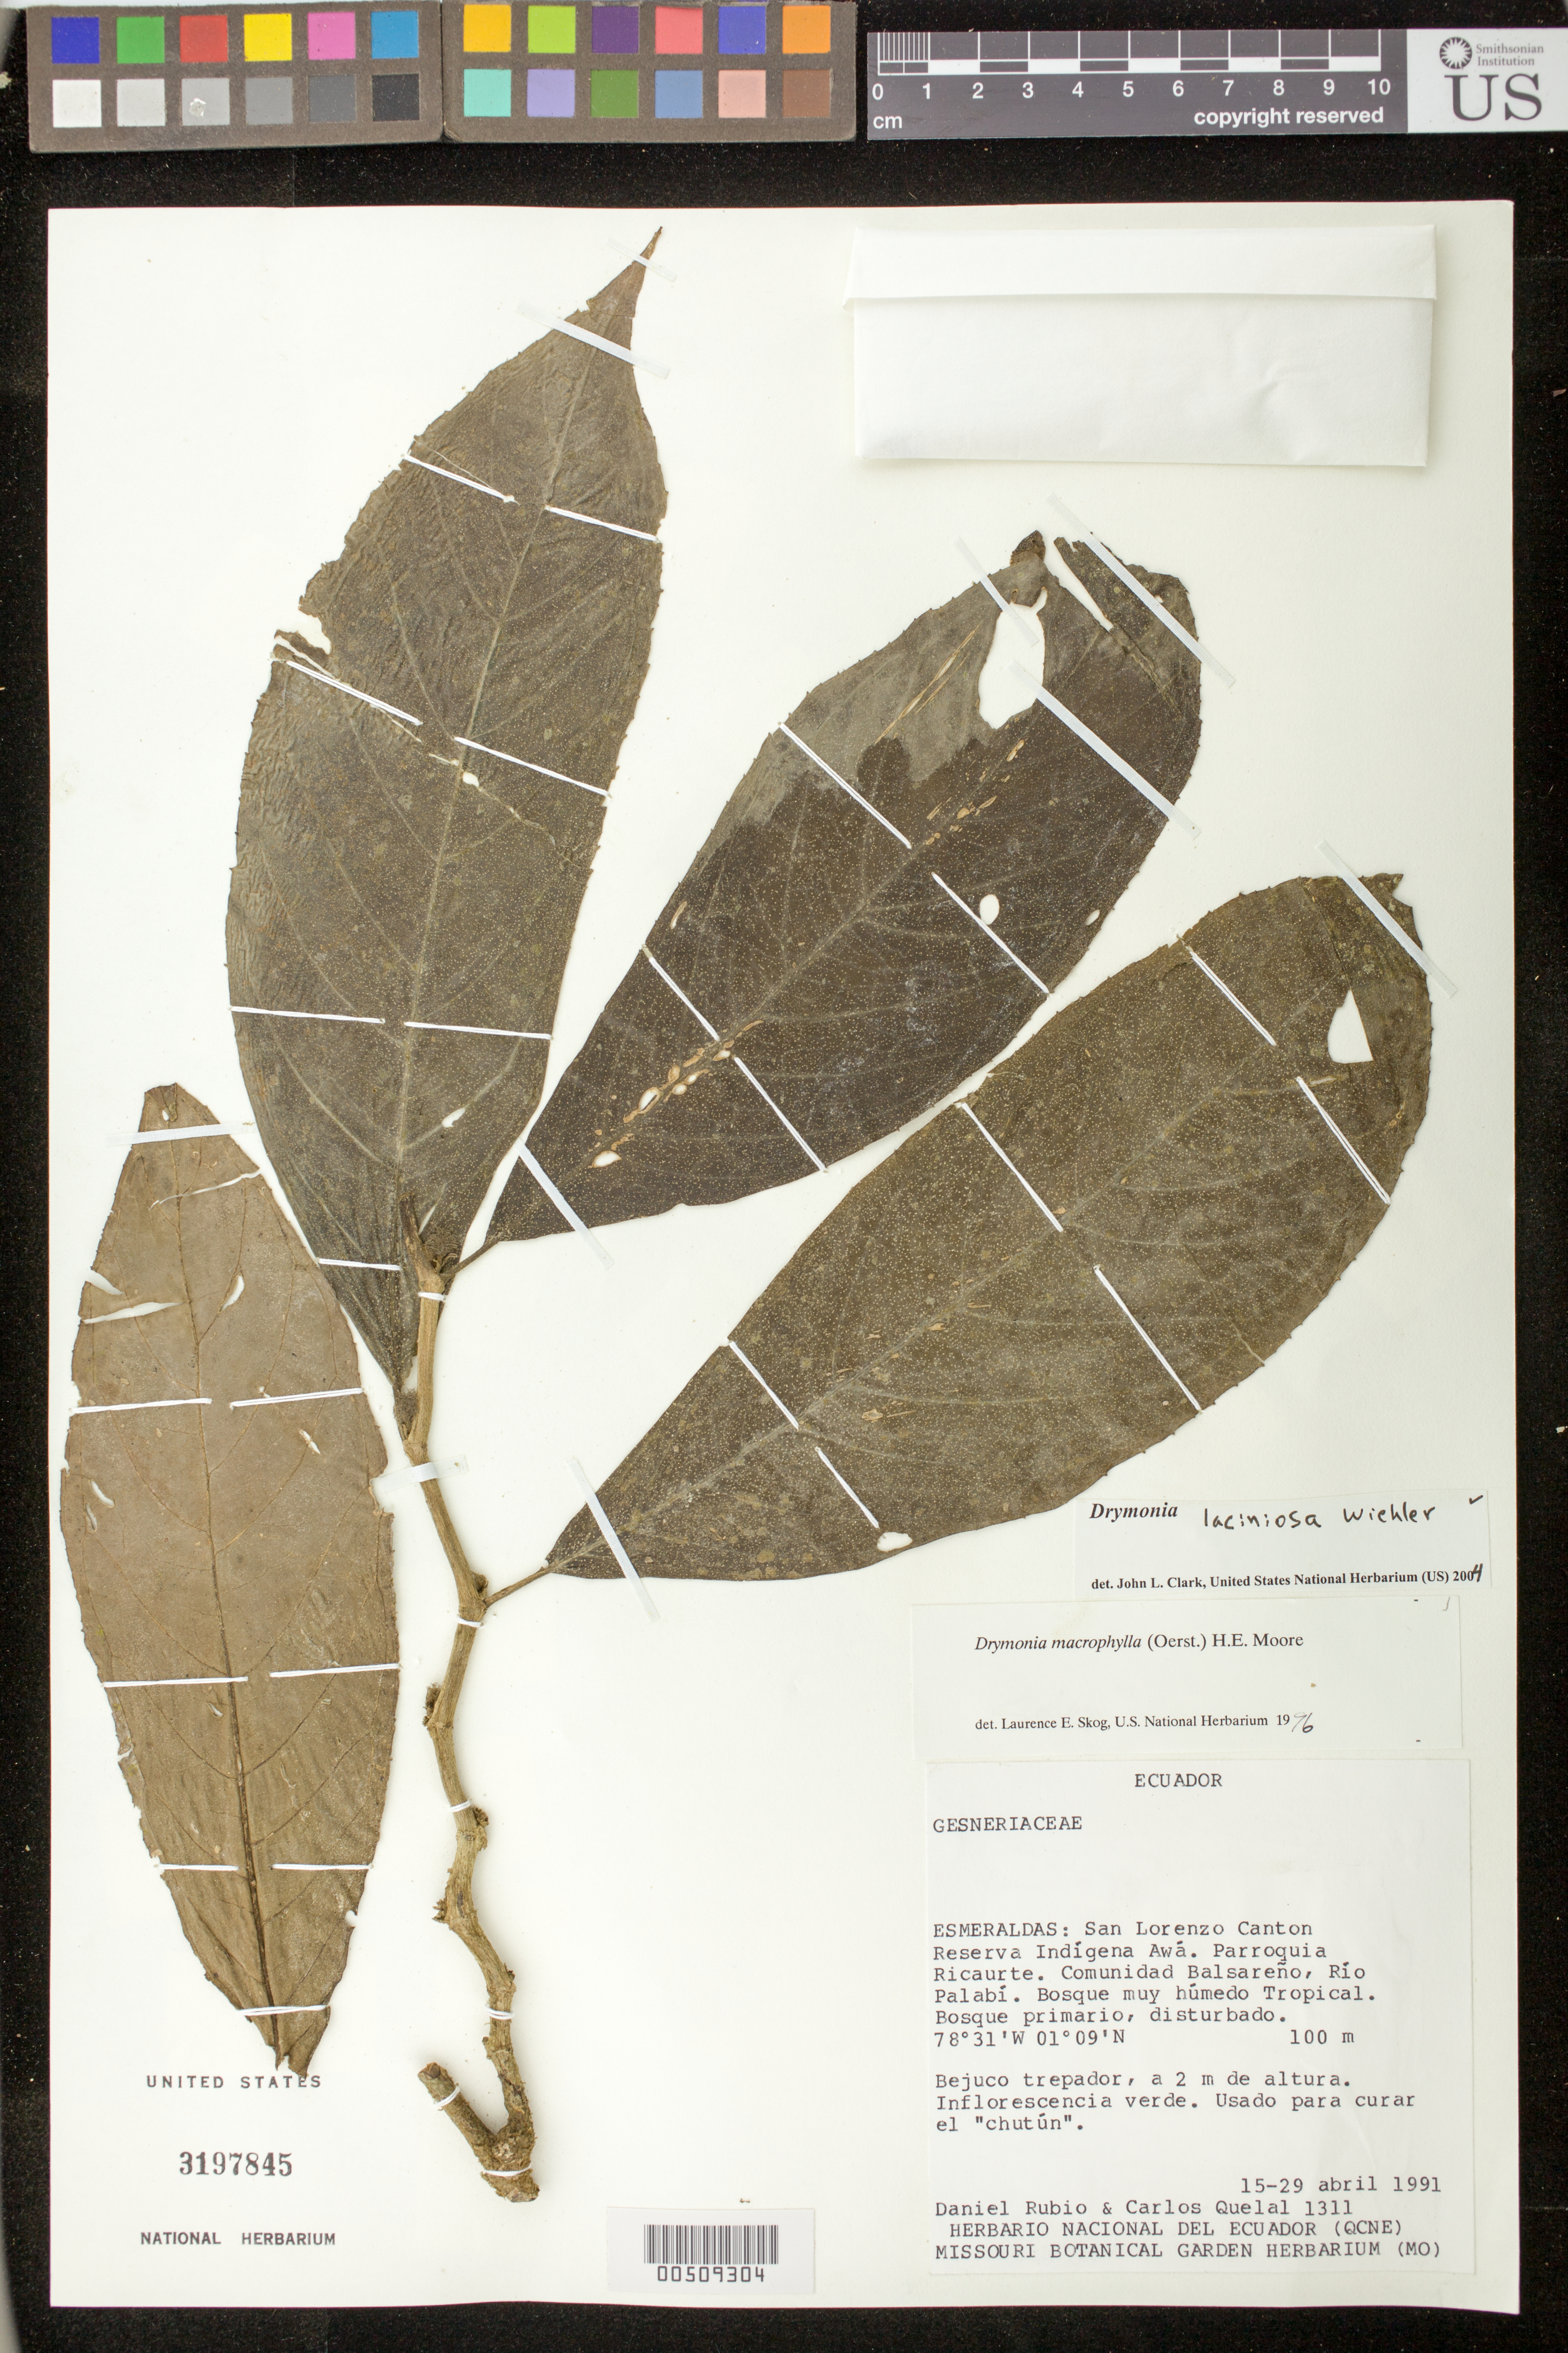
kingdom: Plantae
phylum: Tracheophyta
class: Magnoliopsida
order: Lamiales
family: Gesneriaceae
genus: Drymonia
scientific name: Drymonia laciniosa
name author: Wiehler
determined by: Clark, J. L., (SEL), The Marie Selby Botanical Garden (UNITED STATES)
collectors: D. Rubio & C. Quelal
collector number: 1311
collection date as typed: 15-29 Apr 1991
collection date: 1991-04-15/1991-04-29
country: Ecuador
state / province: Esmeraldas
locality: San Lorenzo Canton Reserva Indígena Awá. Parroquia Ricaurte. Comunidad Balsareño, Río Palabí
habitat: Bosque muy húmedo tropical. Bosque primario, disturbado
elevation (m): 100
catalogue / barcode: US 3197845